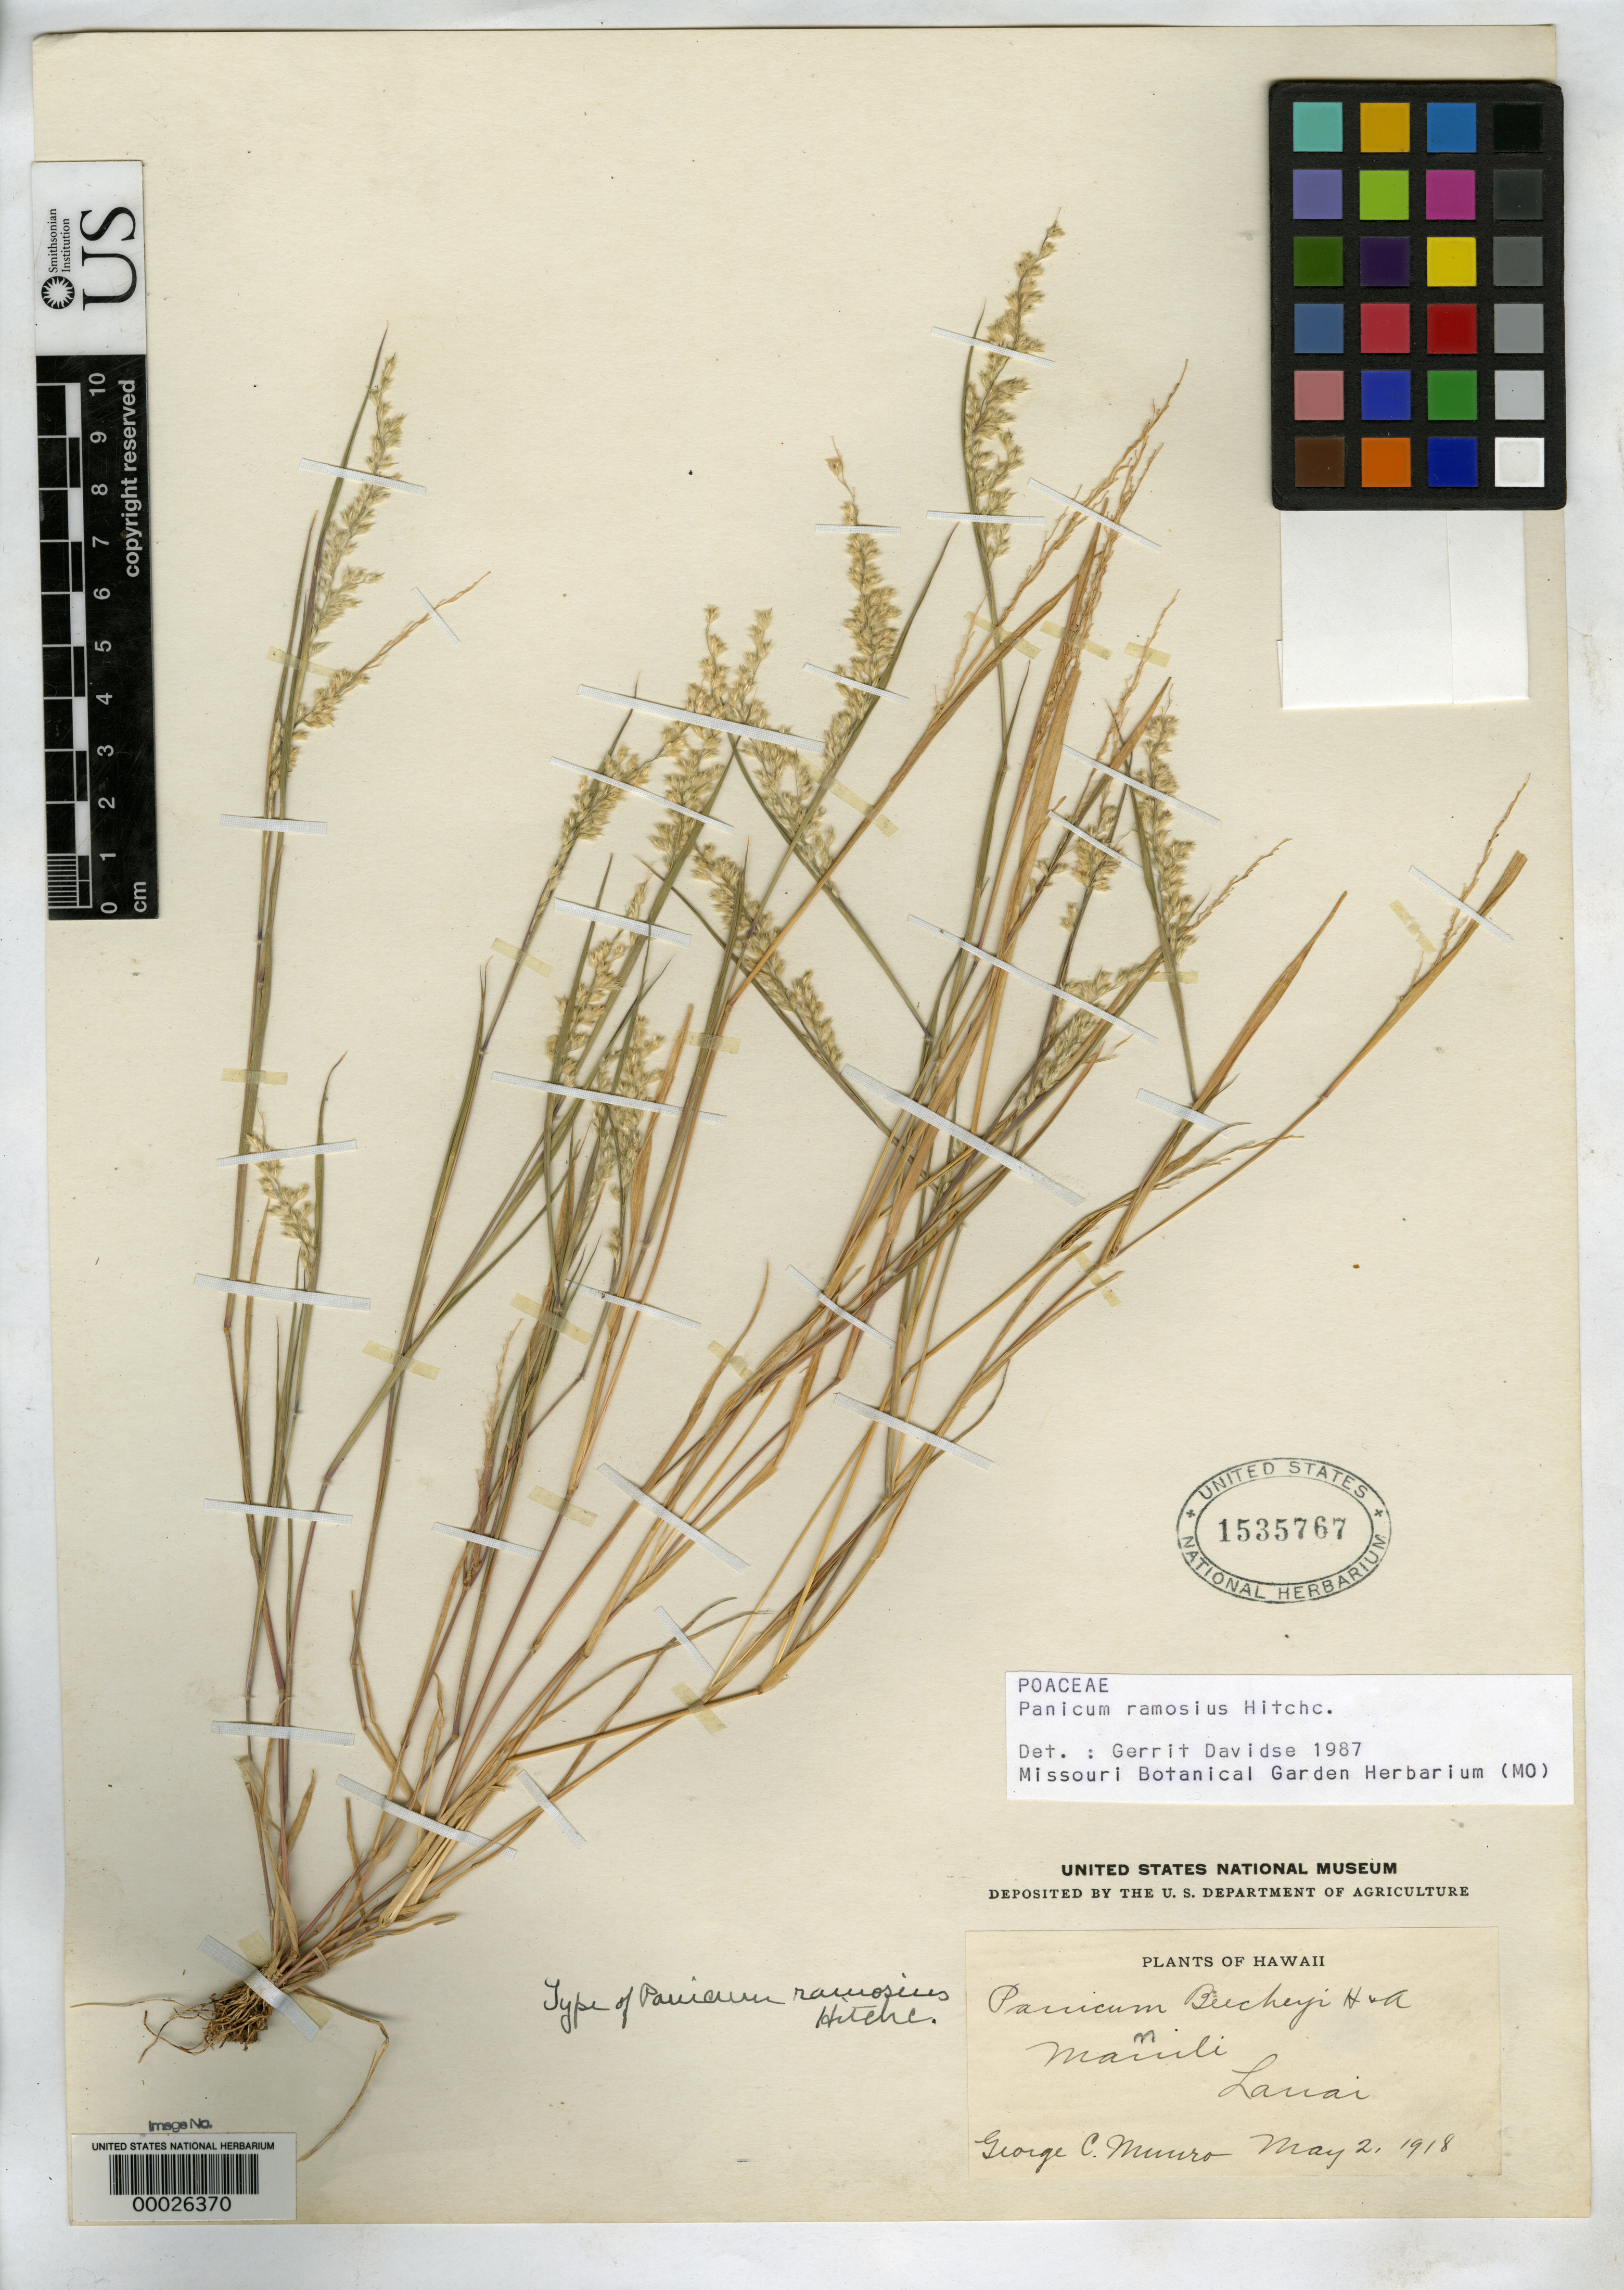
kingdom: Plantae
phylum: Tracheophyta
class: Liliopsida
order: Poales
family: Poaceae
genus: Panicum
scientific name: Panicum ramosius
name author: Hitchc.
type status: Holotype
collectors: G. C. Munro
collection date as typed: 02 May 1918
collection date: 1918-05-02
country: United States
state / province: Hawaii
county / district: Maui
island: Lana'i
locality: Manili.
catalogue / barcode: US 1535767